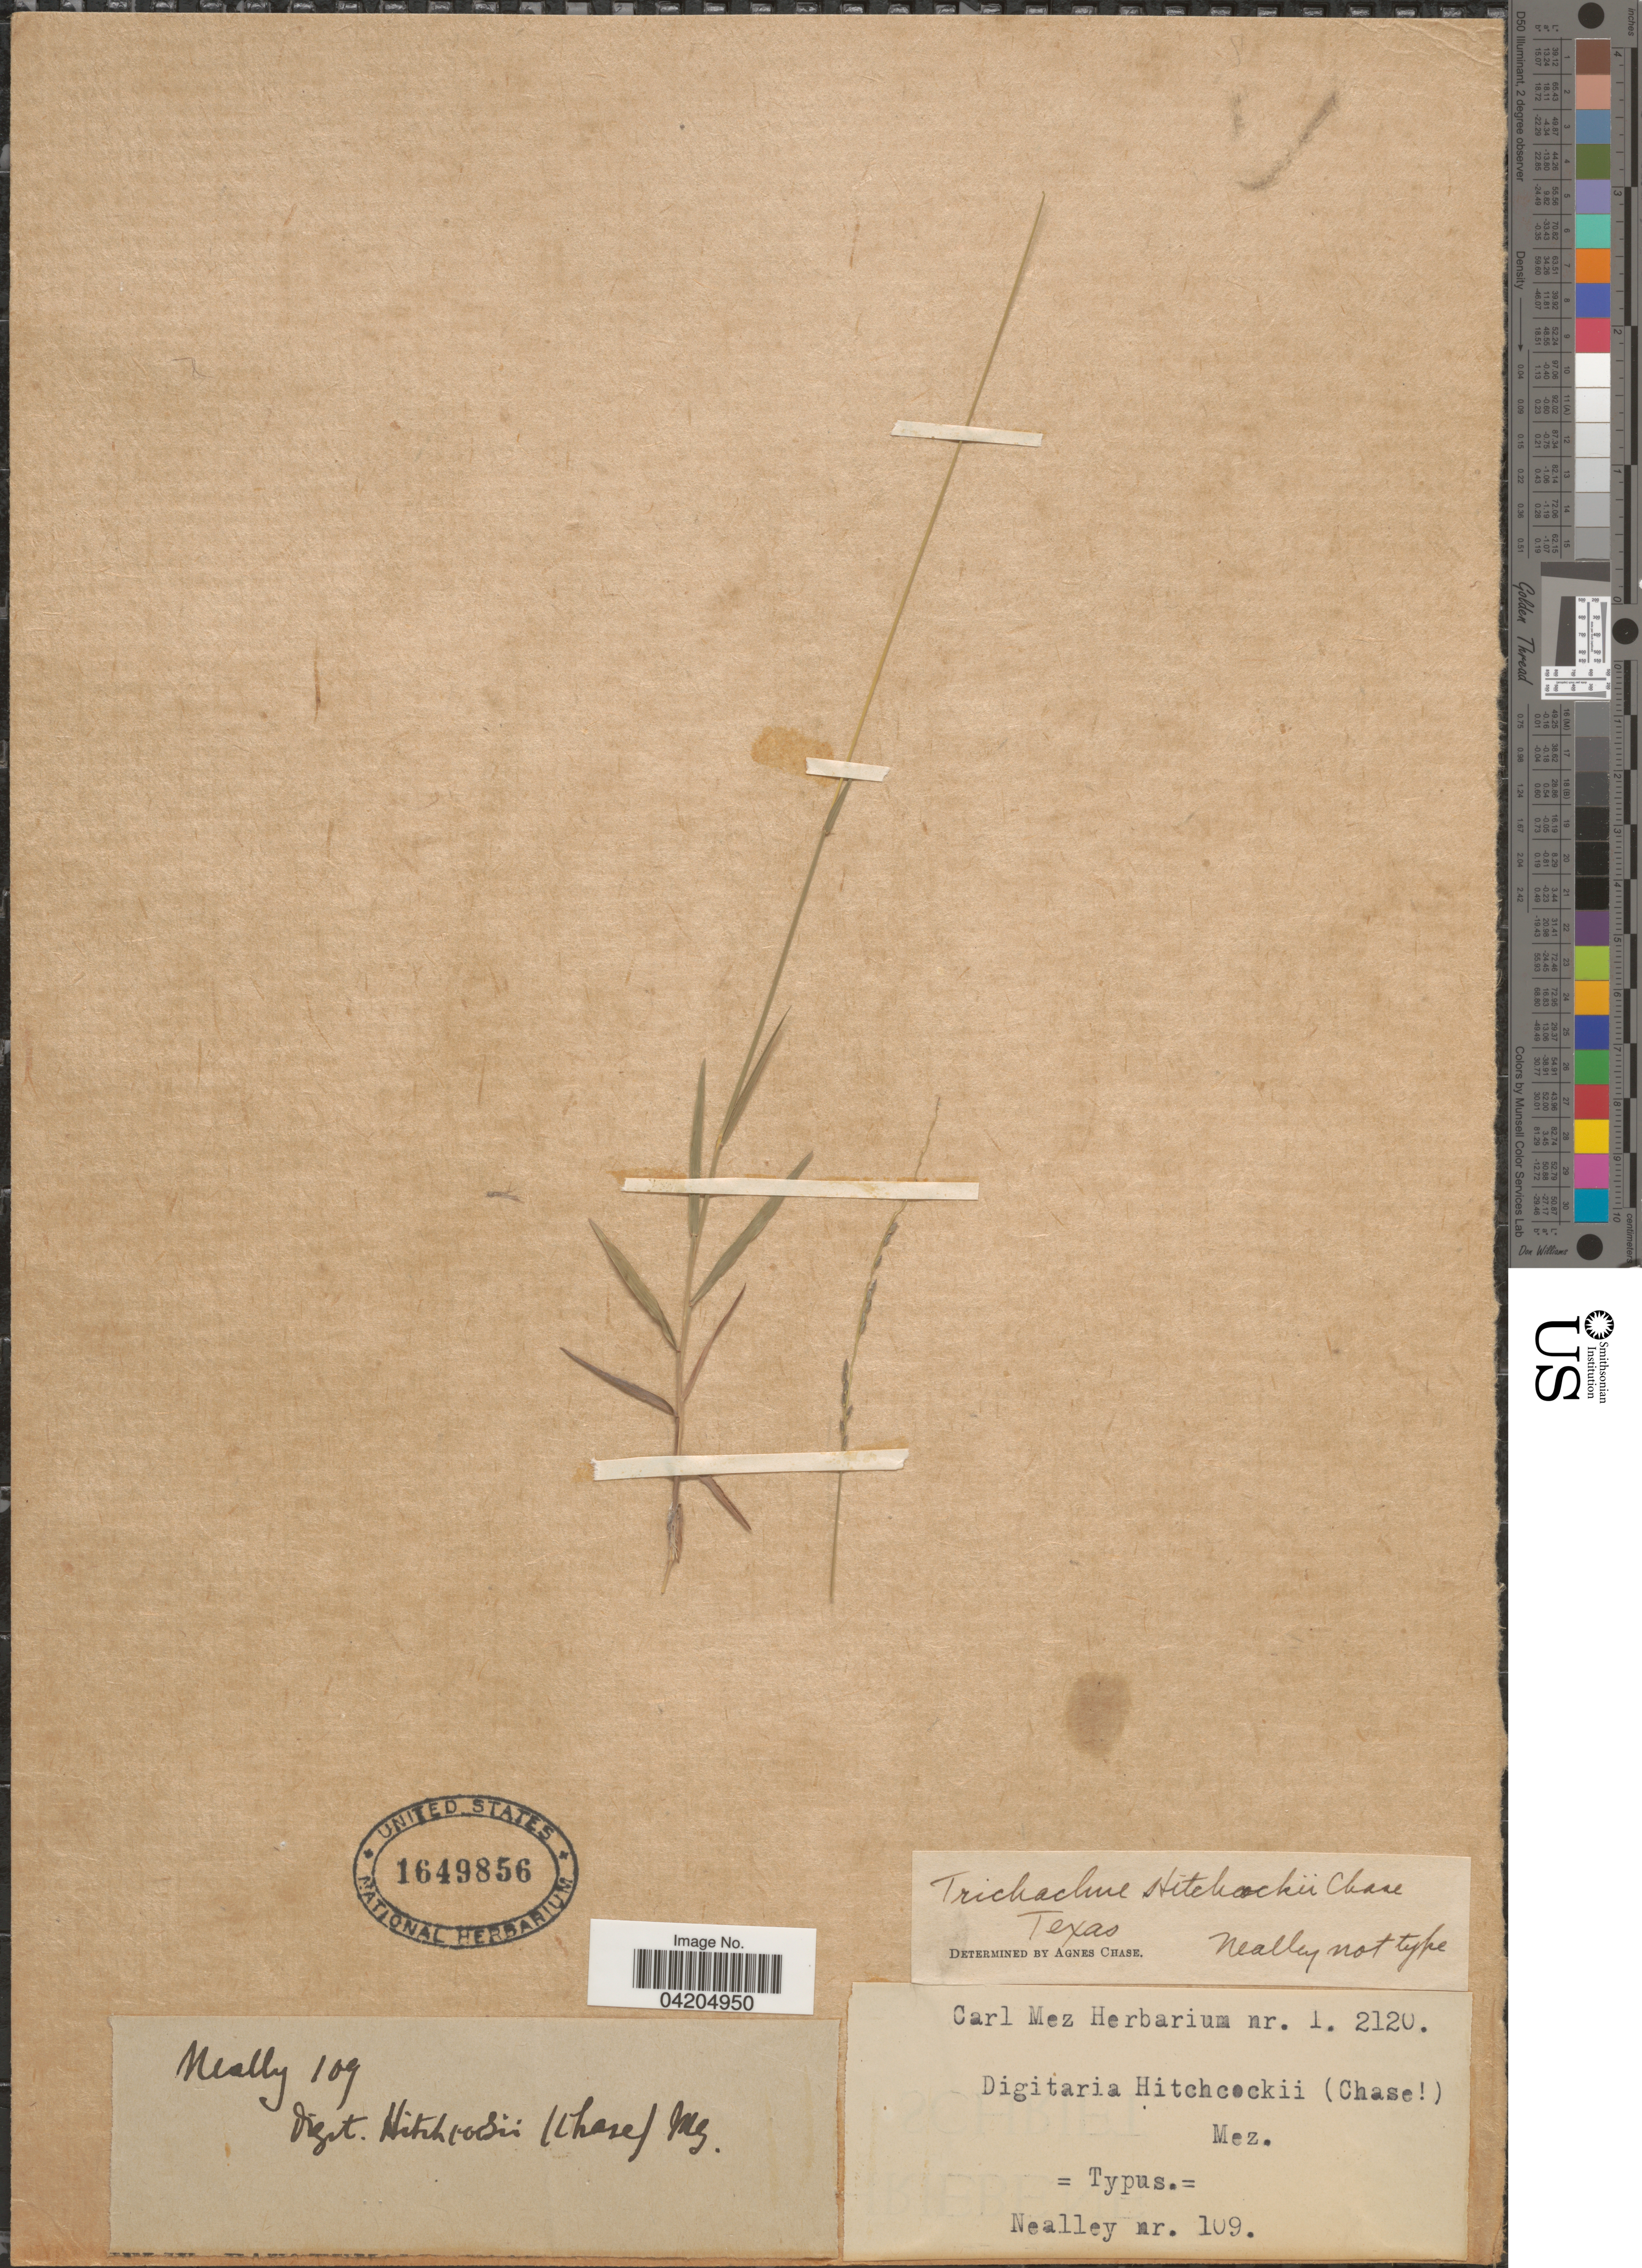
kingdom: Plantae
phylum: Tracheophyta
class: Liliopsida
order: Poales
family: Poaceae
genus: Digitaria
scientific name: Digitaria hitchcockii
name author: (Chase) Stuck.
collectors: Nealley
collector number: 109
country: United States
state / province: Texas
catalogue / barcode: US 1649856